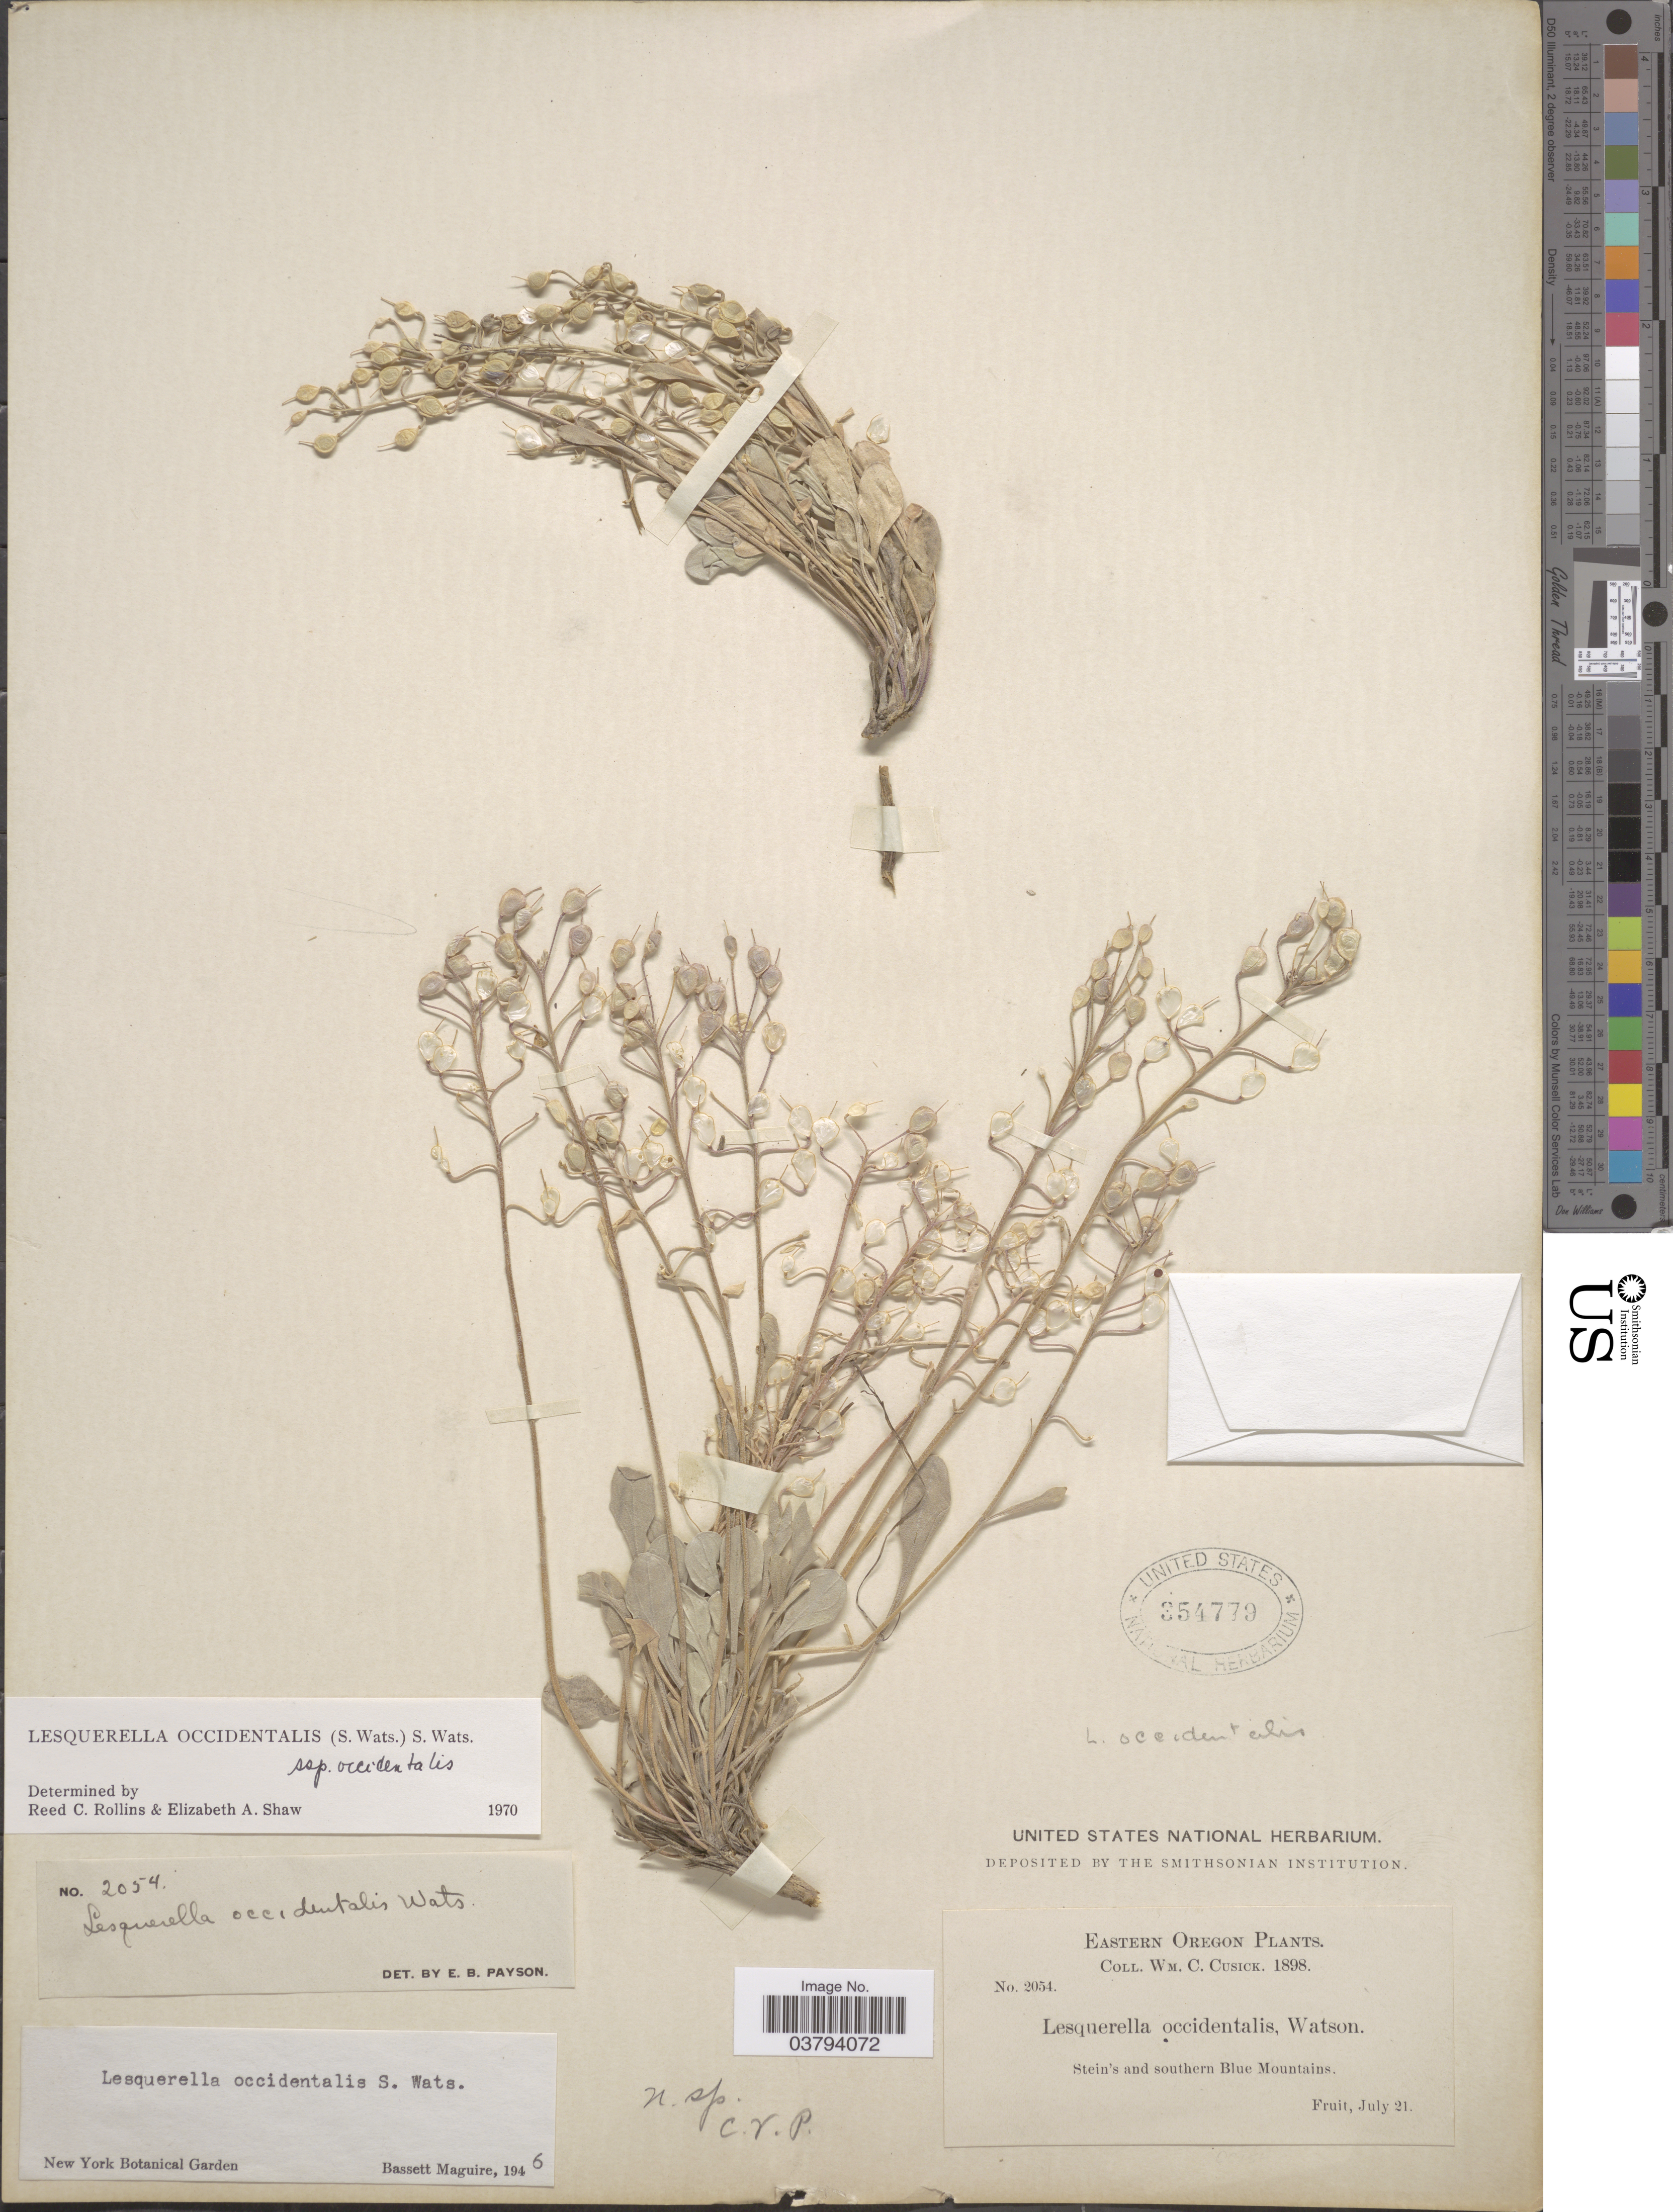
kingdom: Plantae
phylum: Tracheophyta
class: Magnoliopsida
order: Brassicales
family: Brassicaceae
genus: Lesquerella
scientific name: Lesquerella occidentalis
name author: S. Watson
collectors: W. C. Cusick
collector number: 2054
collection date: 1898-07-21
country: United States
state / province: Oregon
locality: Eastern Oregon. Stein's and southern Blue Mountains.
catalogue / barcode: US 354779